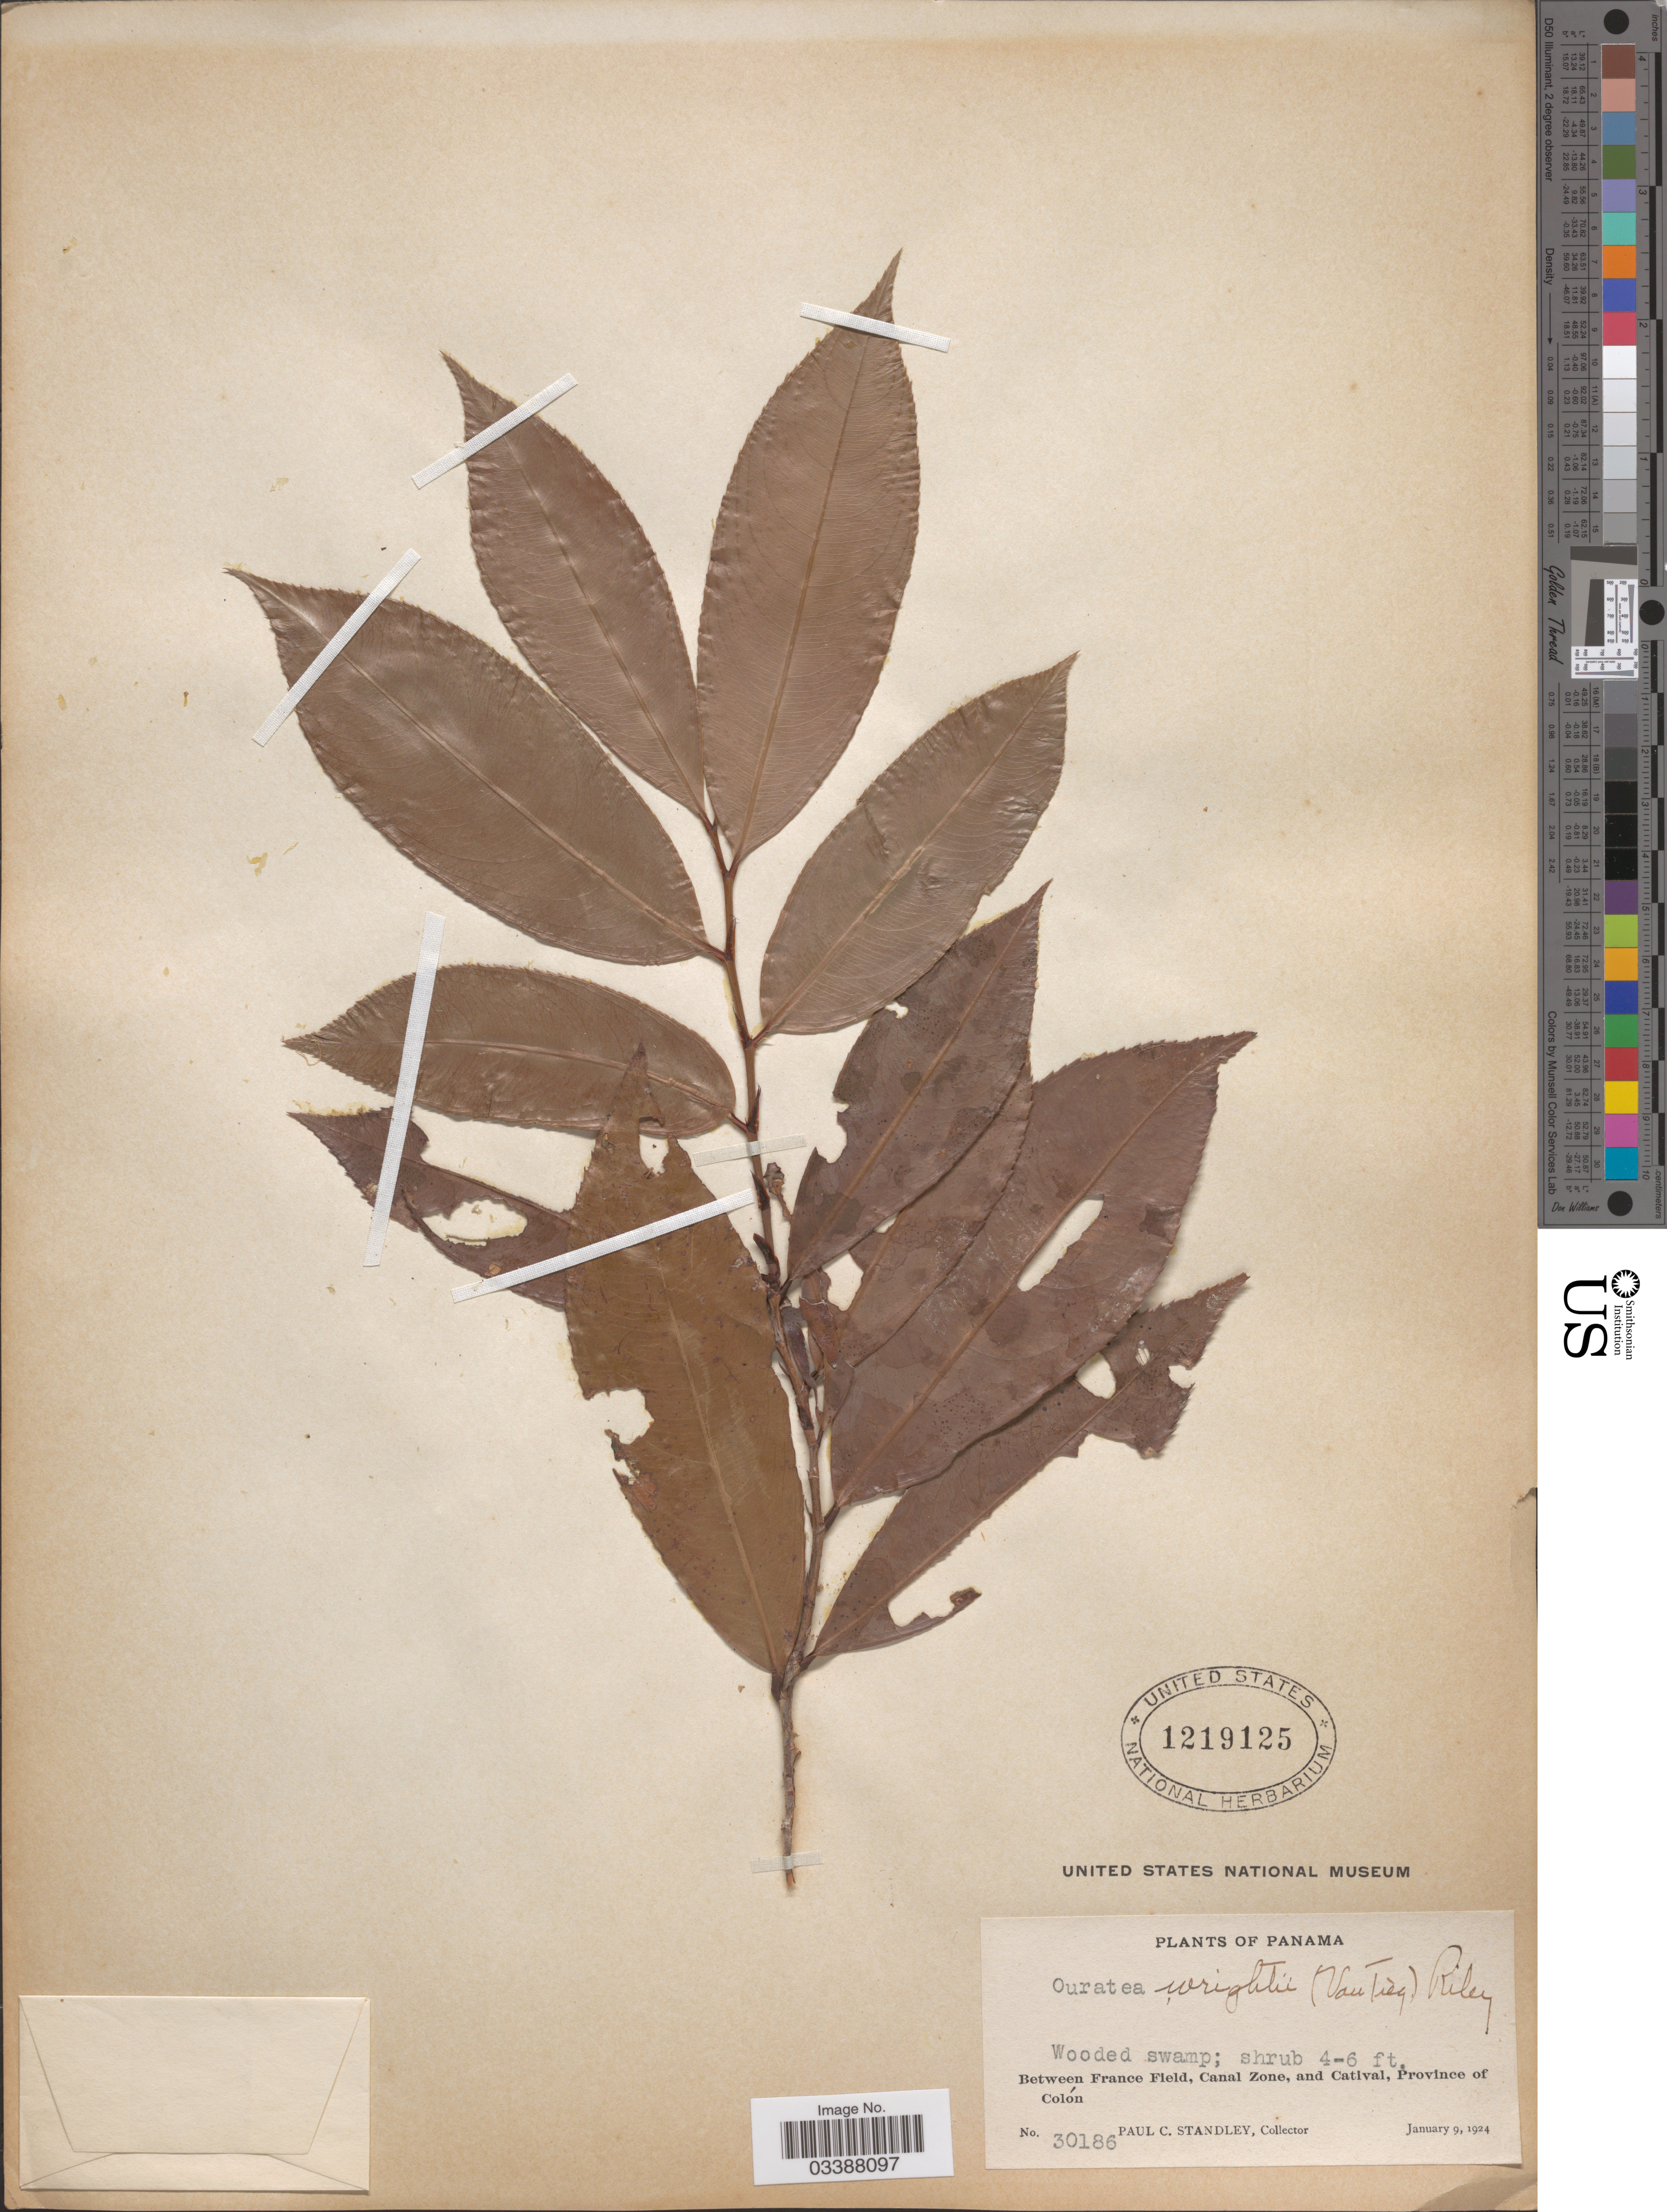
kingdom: Plantae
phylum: Tracheophyta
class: Magnoliopsida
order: Malpighiales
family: Ochnaceae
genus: Ouratea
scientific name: Ouratea lucens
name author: (Kunth) Engl.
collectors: P. C. Standley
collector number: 30186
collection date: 1924-01-09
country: Panama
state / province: Colón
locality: Between France Field, Canal Zone, and Catival.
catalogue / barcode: US 1219125